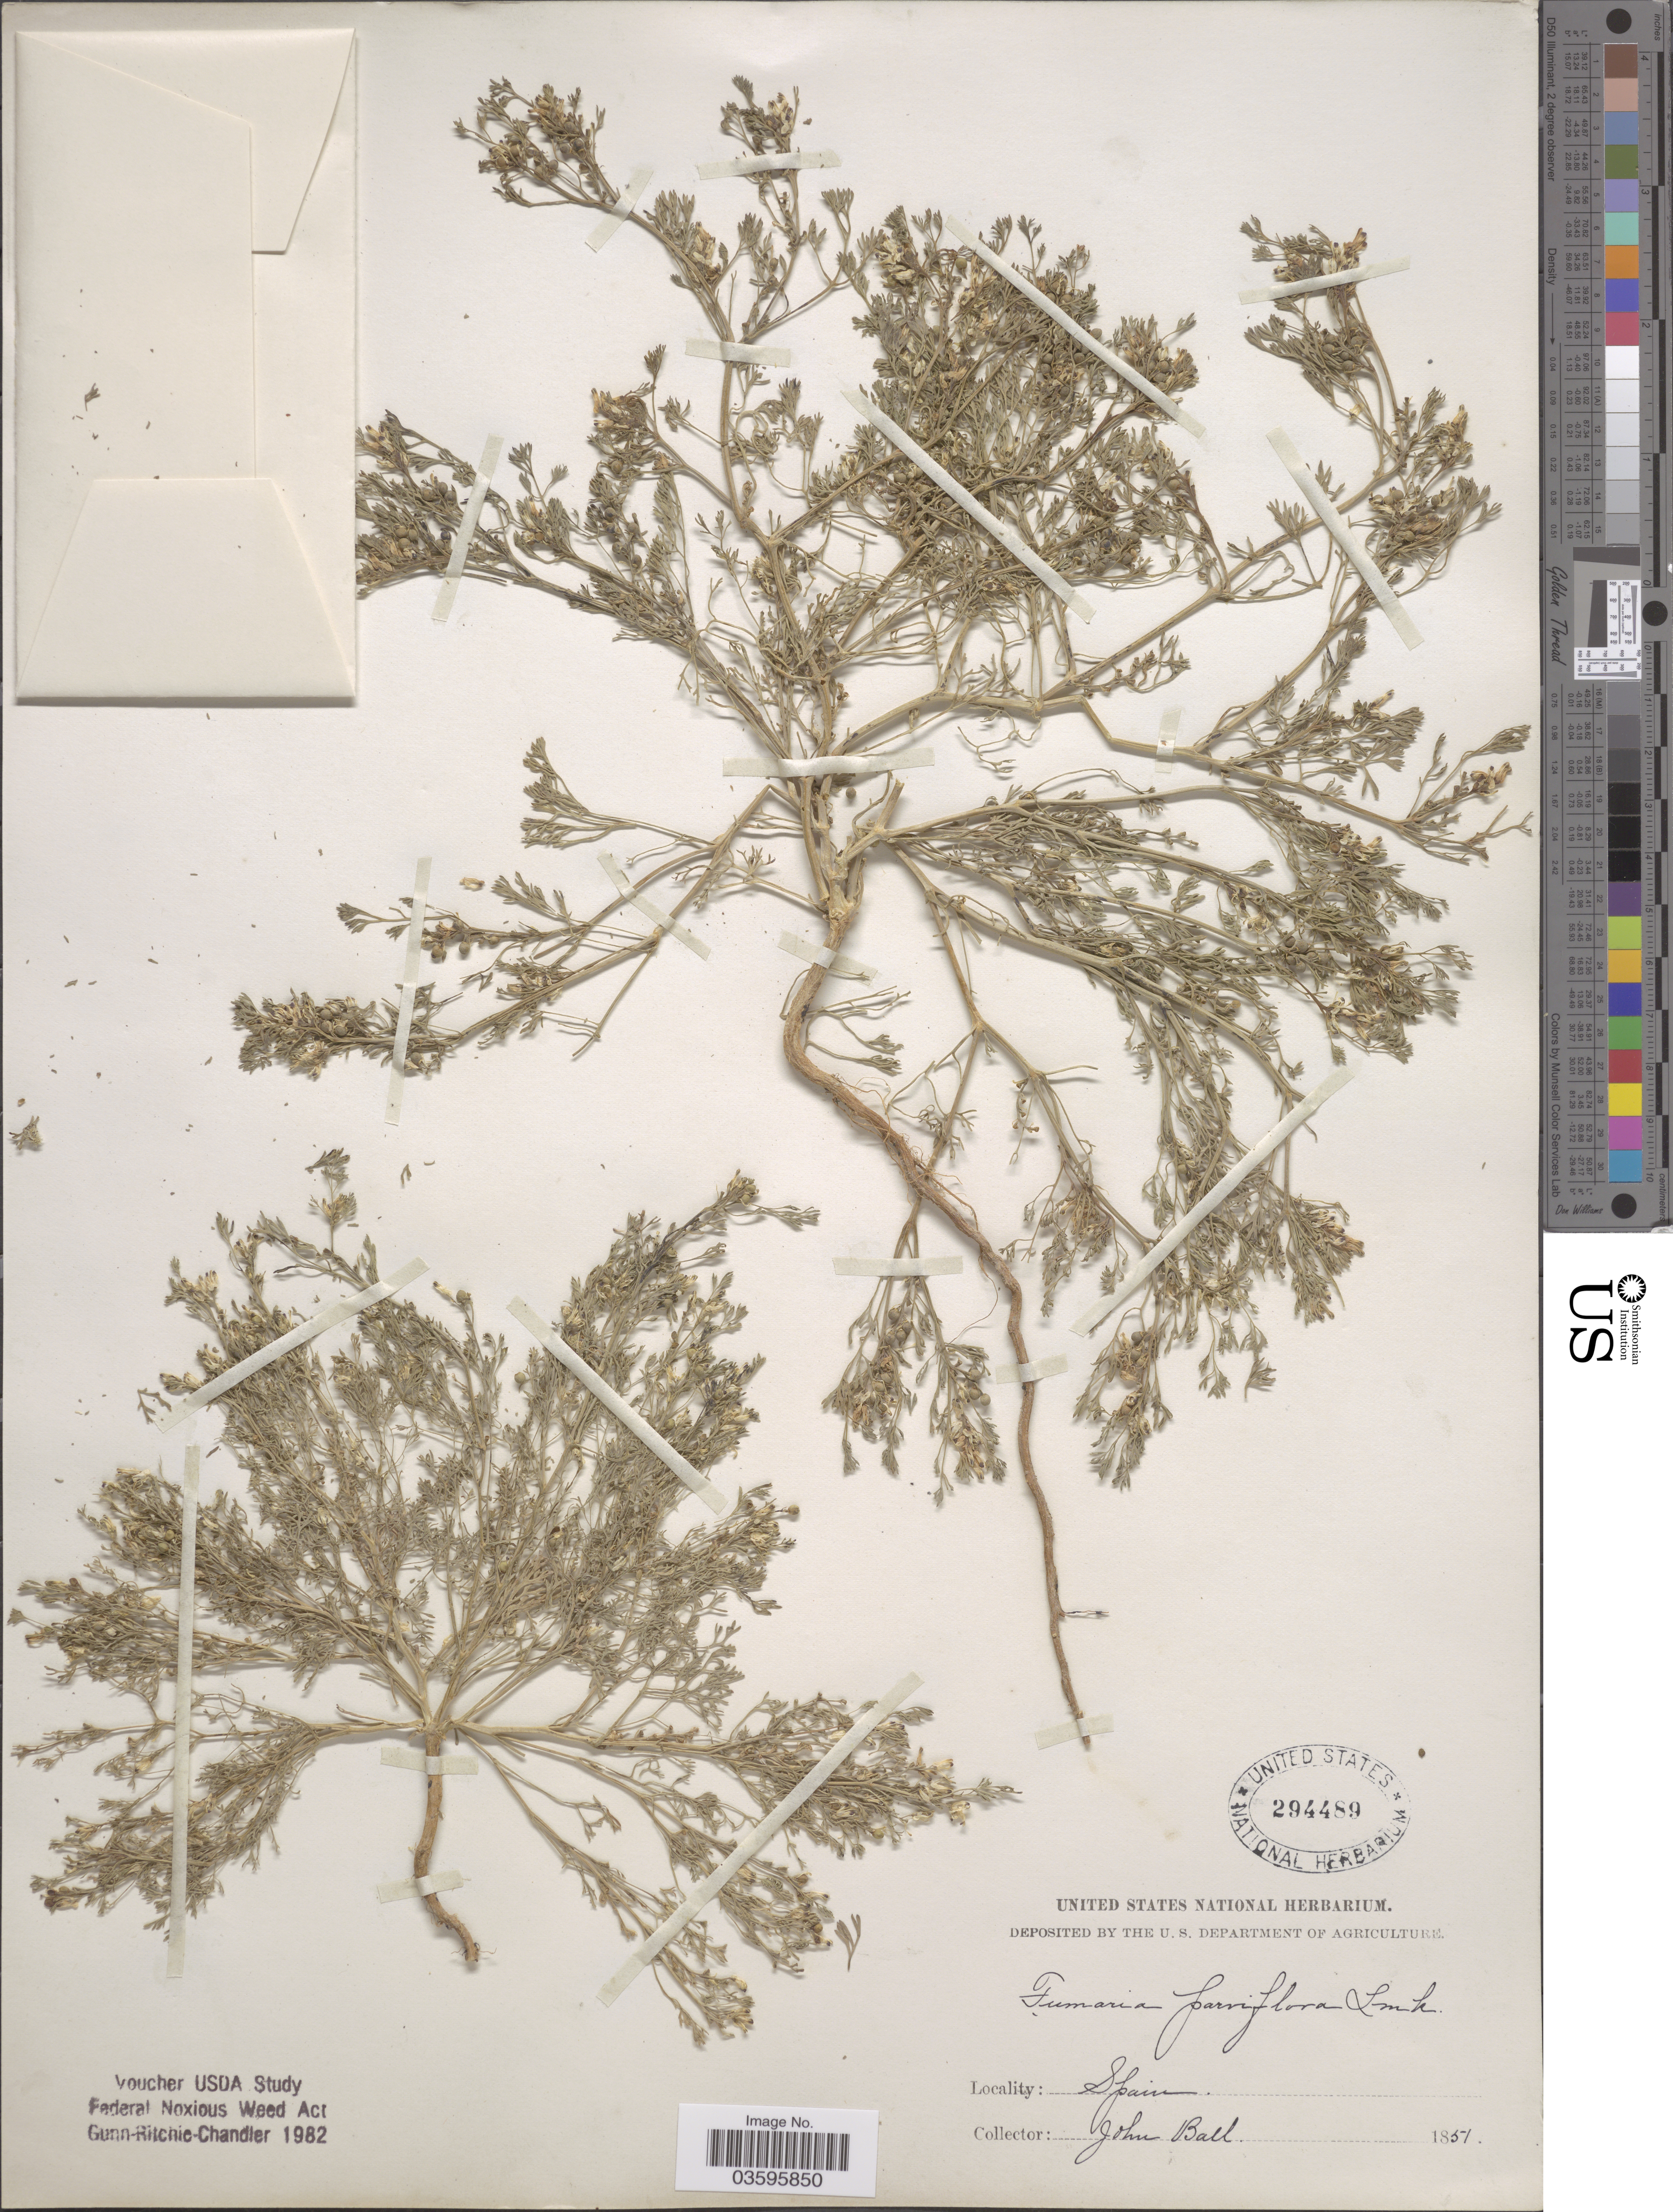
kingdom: Plantae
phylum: Tracheophyta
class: Magnoliopsida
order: Ranunculales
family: Papaveraceae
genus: Fumaria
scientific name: Fumaria parviflora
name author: Lam.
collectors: J. Ball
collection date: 1851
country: Spain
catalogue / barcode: US 294489